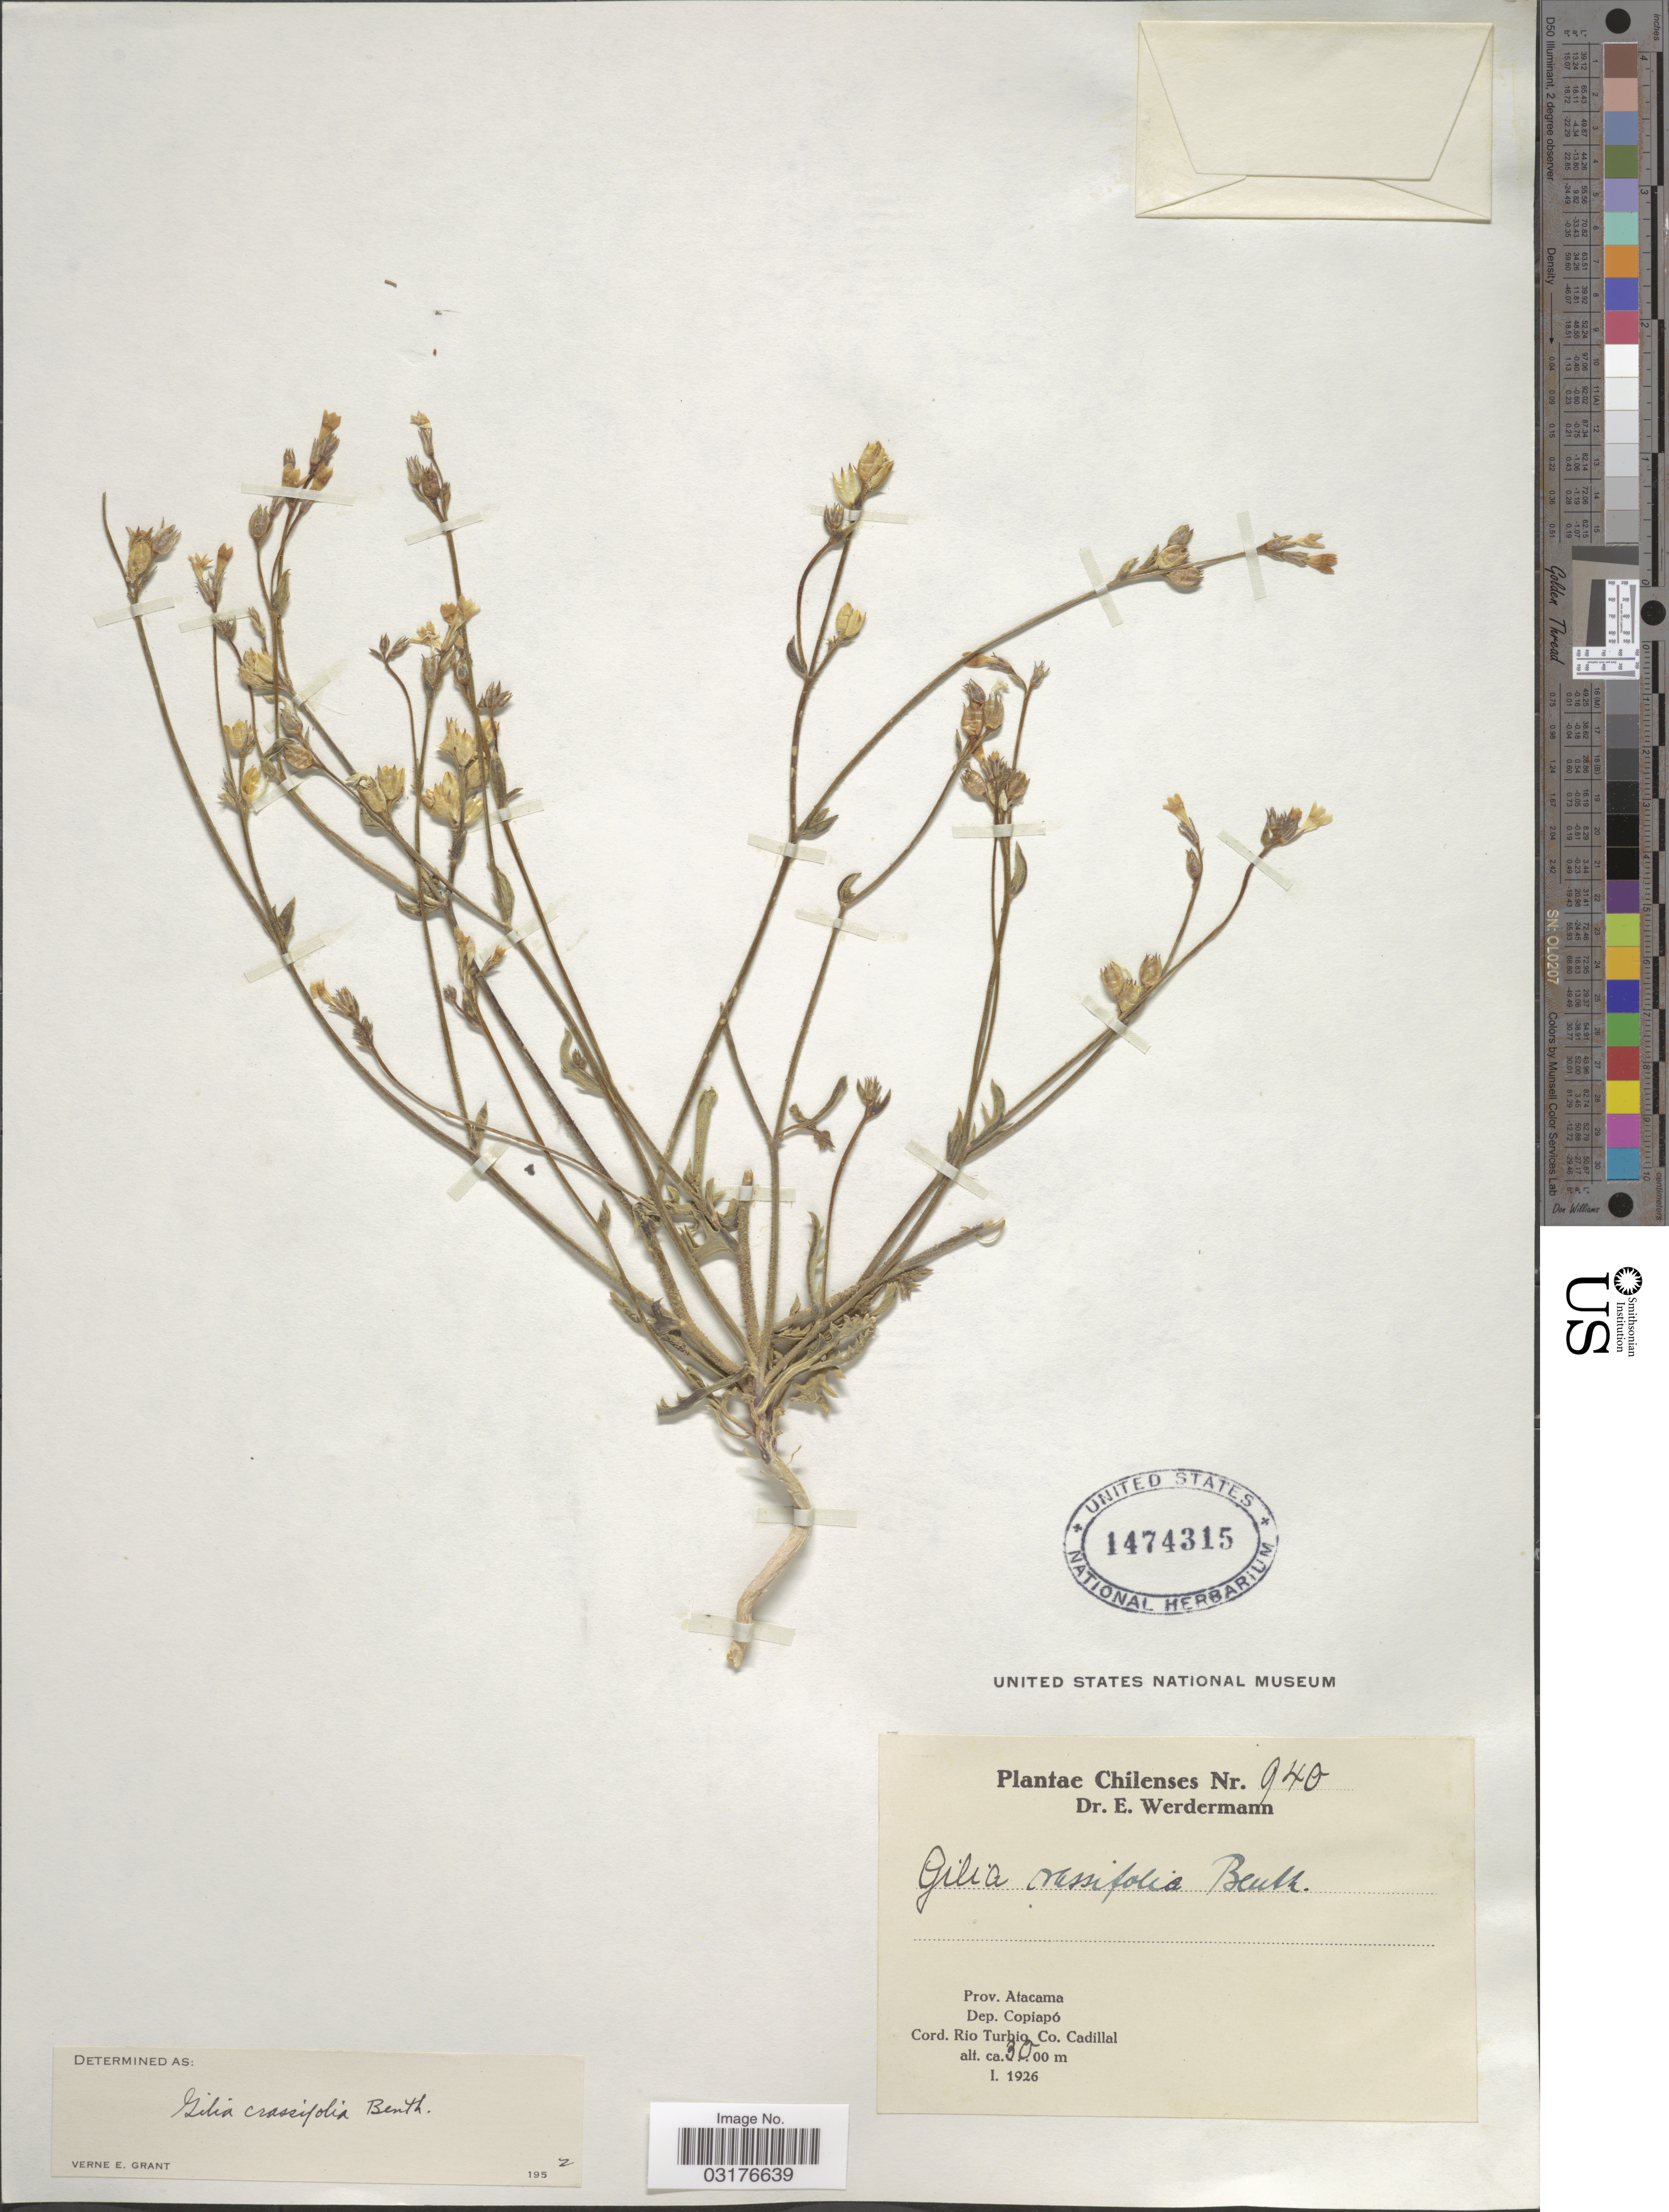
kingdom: Plantae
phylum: Tracheophyta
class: Magnoliopsida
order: Ericales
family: Polemoniaceae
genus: Gilia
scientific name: Gilia crassifolia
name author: Benth.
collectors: E. Werdermann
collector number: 940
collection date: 1926-01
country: Chile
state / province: Atacama (III)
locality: Dep. Copiapó. Cord. Rio Turbio Co. Cadillal.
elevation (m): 3000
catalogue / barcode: US 1474315